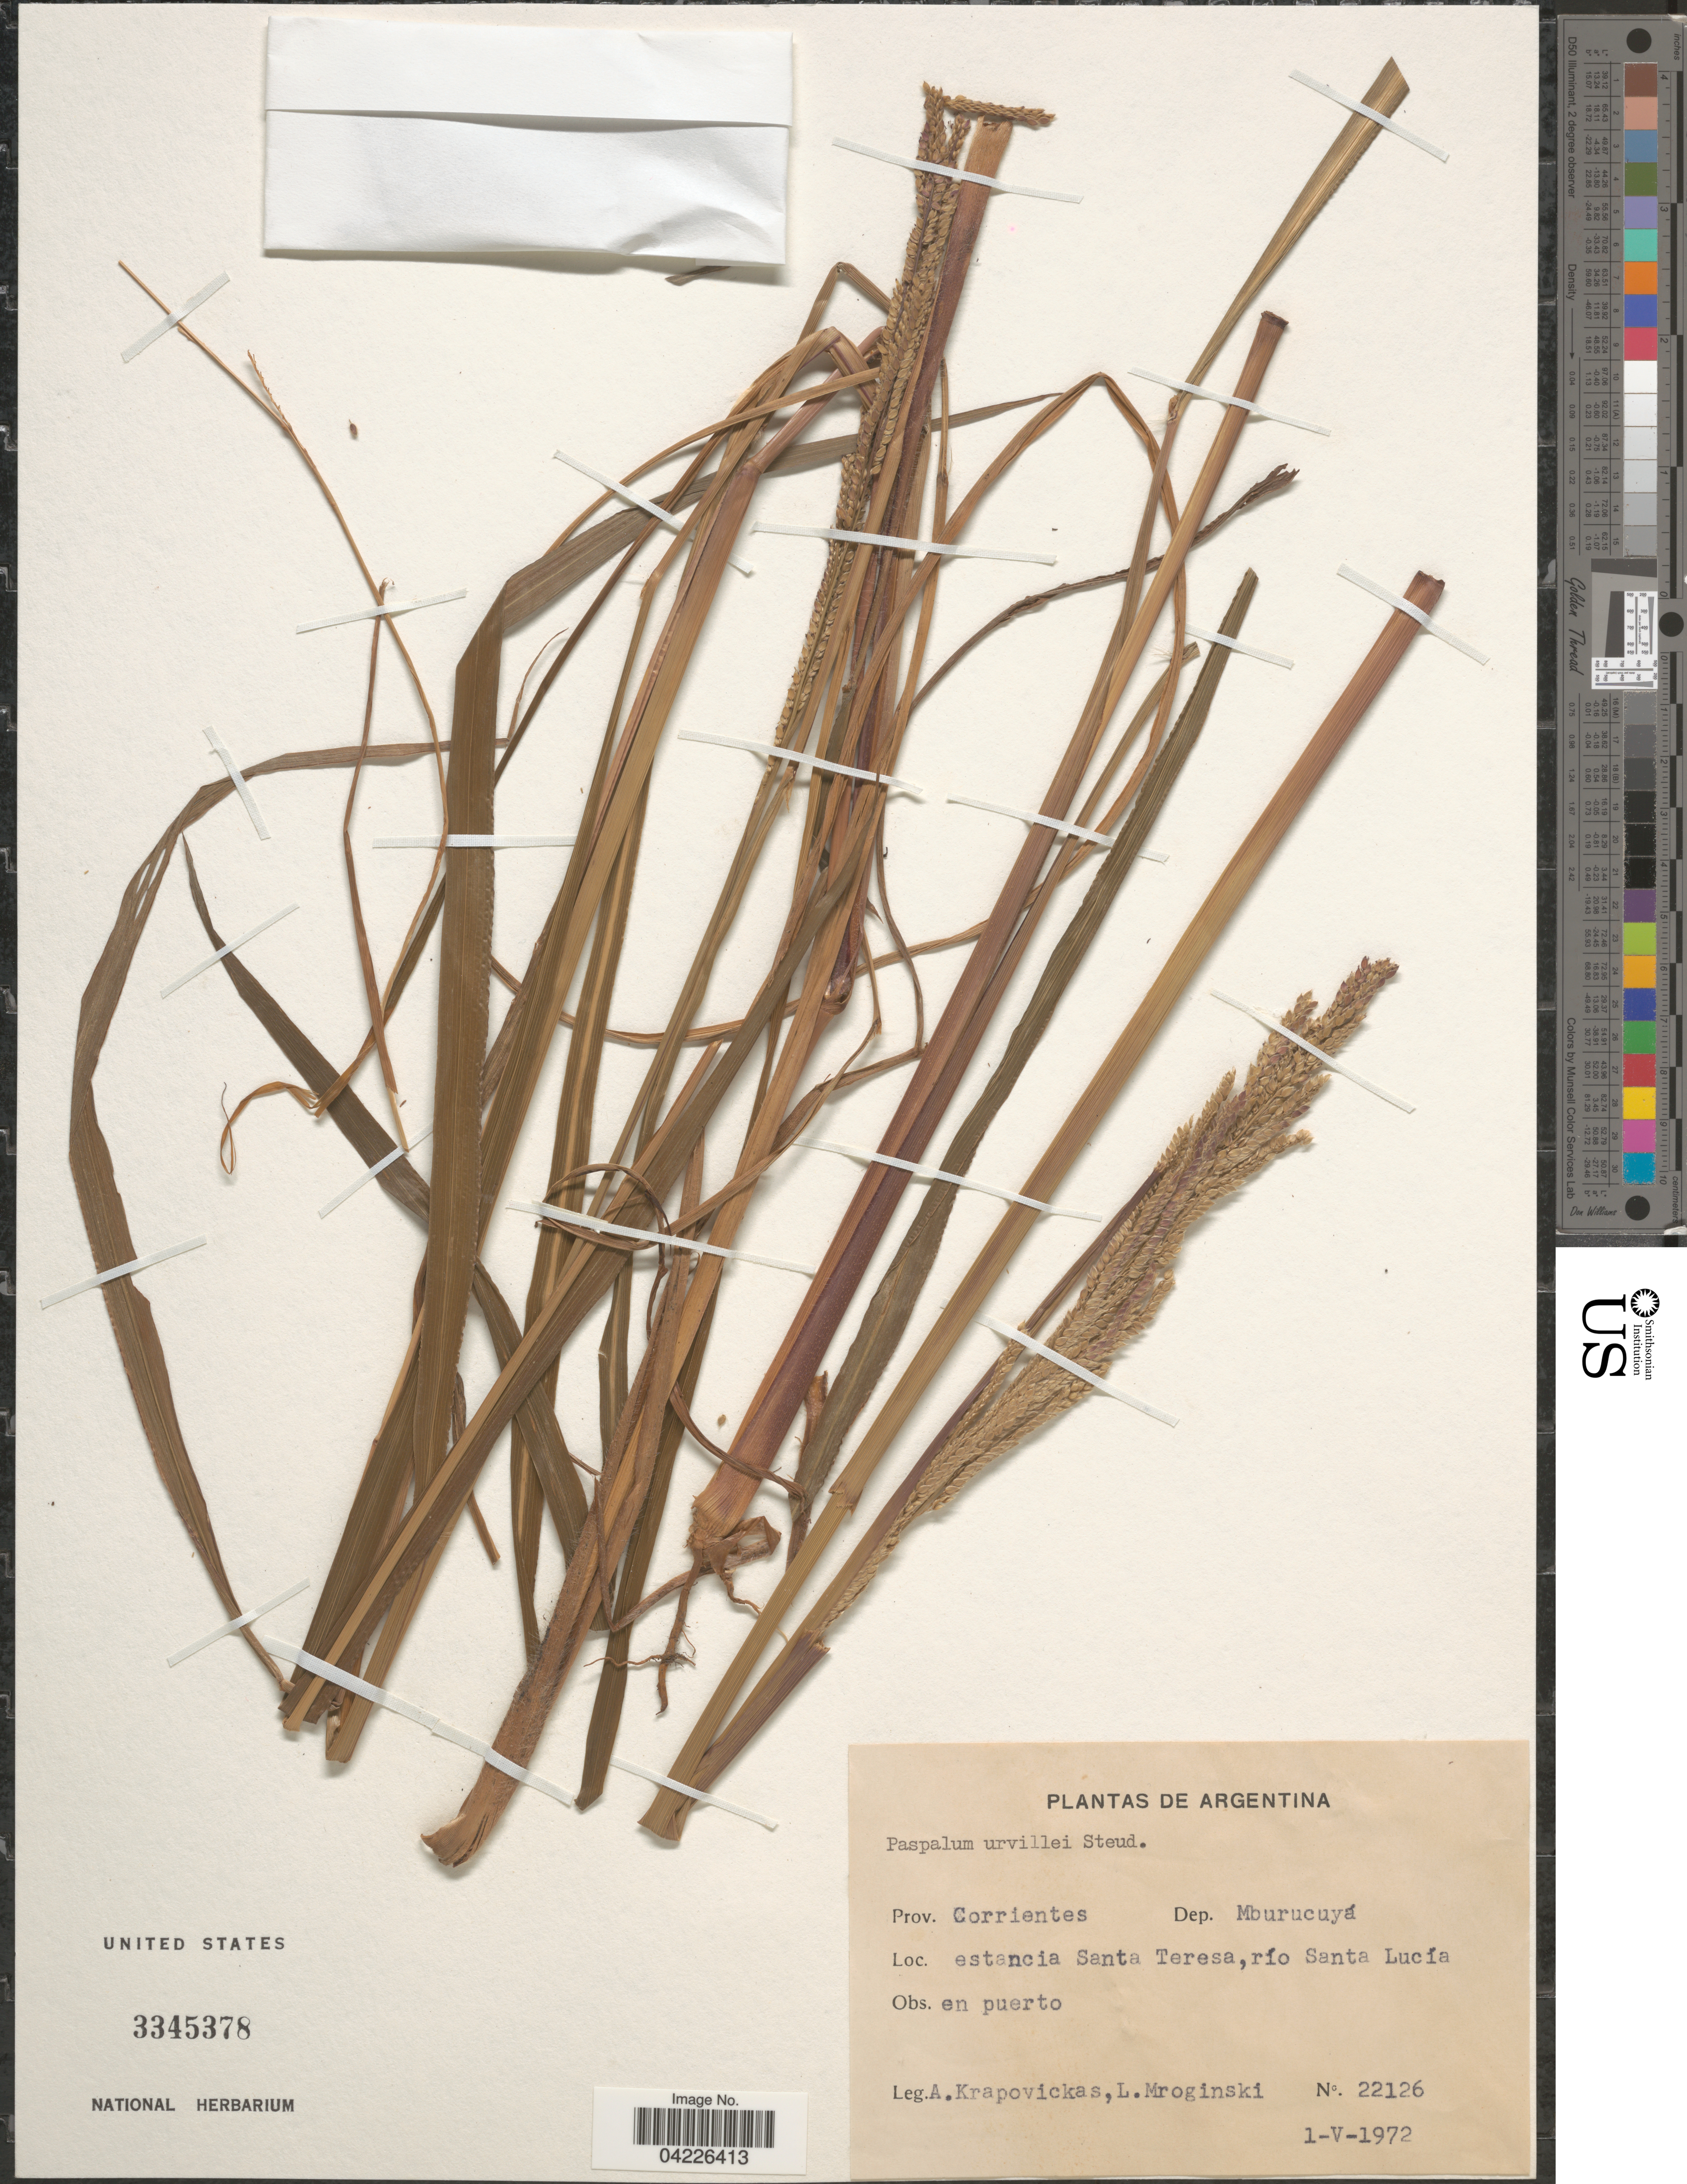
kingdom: Plantae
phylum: Tracheophyta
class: Liliopsida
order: Poales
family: Poaceae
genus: Paspalum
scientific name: Paspalum urvillei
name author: Steud.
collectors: A. Krapovickas & L. Mroginski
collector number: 22126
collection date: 1972-05-01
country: Argentina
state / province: Corrientes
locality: Dep. Mburucuyá. Estancia Santa Teresa, río Santa Lucía.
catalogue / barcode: US 3345378